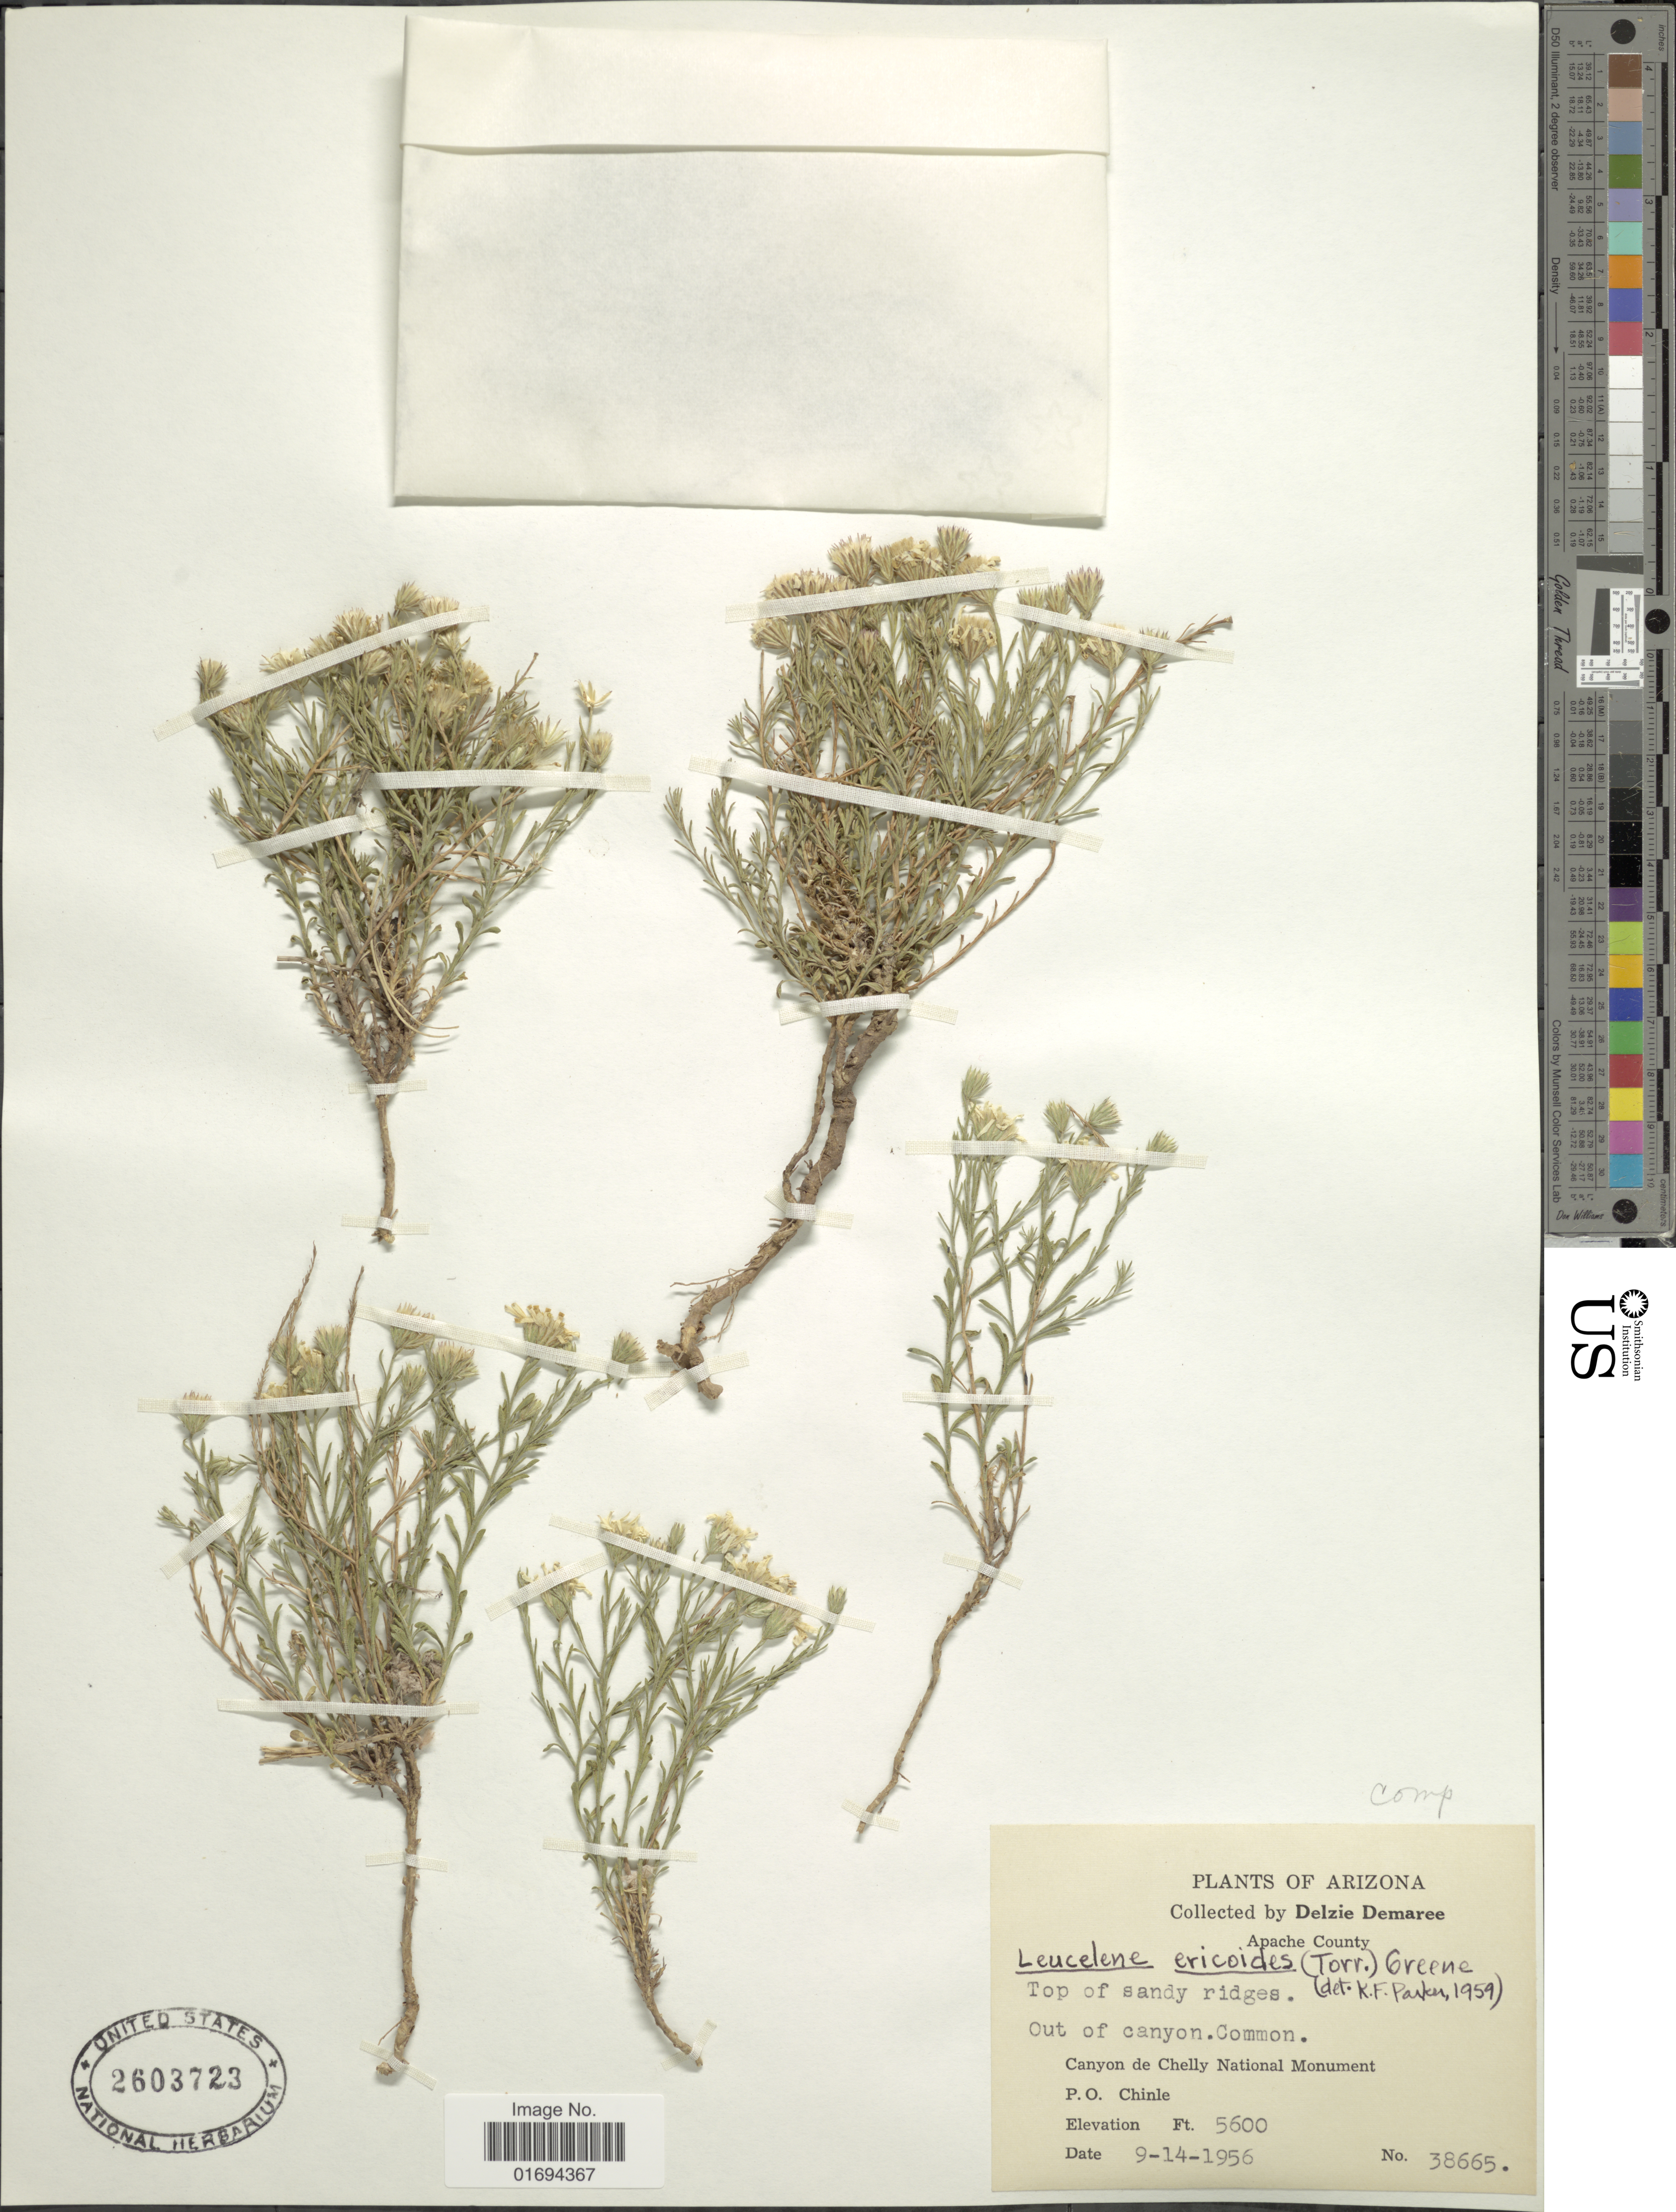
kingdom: Plantae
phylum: Tracheophyta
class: Magnoliopsida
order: Asterales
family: Asteraceae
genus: Chaetopappa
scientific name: Chaetopappa ericoides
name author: (Torr.) G.L. Nesom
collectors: D. Demaree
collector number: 38665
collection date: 1956-09-14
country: United States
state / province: Arizona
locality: Apache County, Canyon de Chelly National Monument, P. O. Chinle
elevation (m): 1707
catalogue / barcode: US 2603723